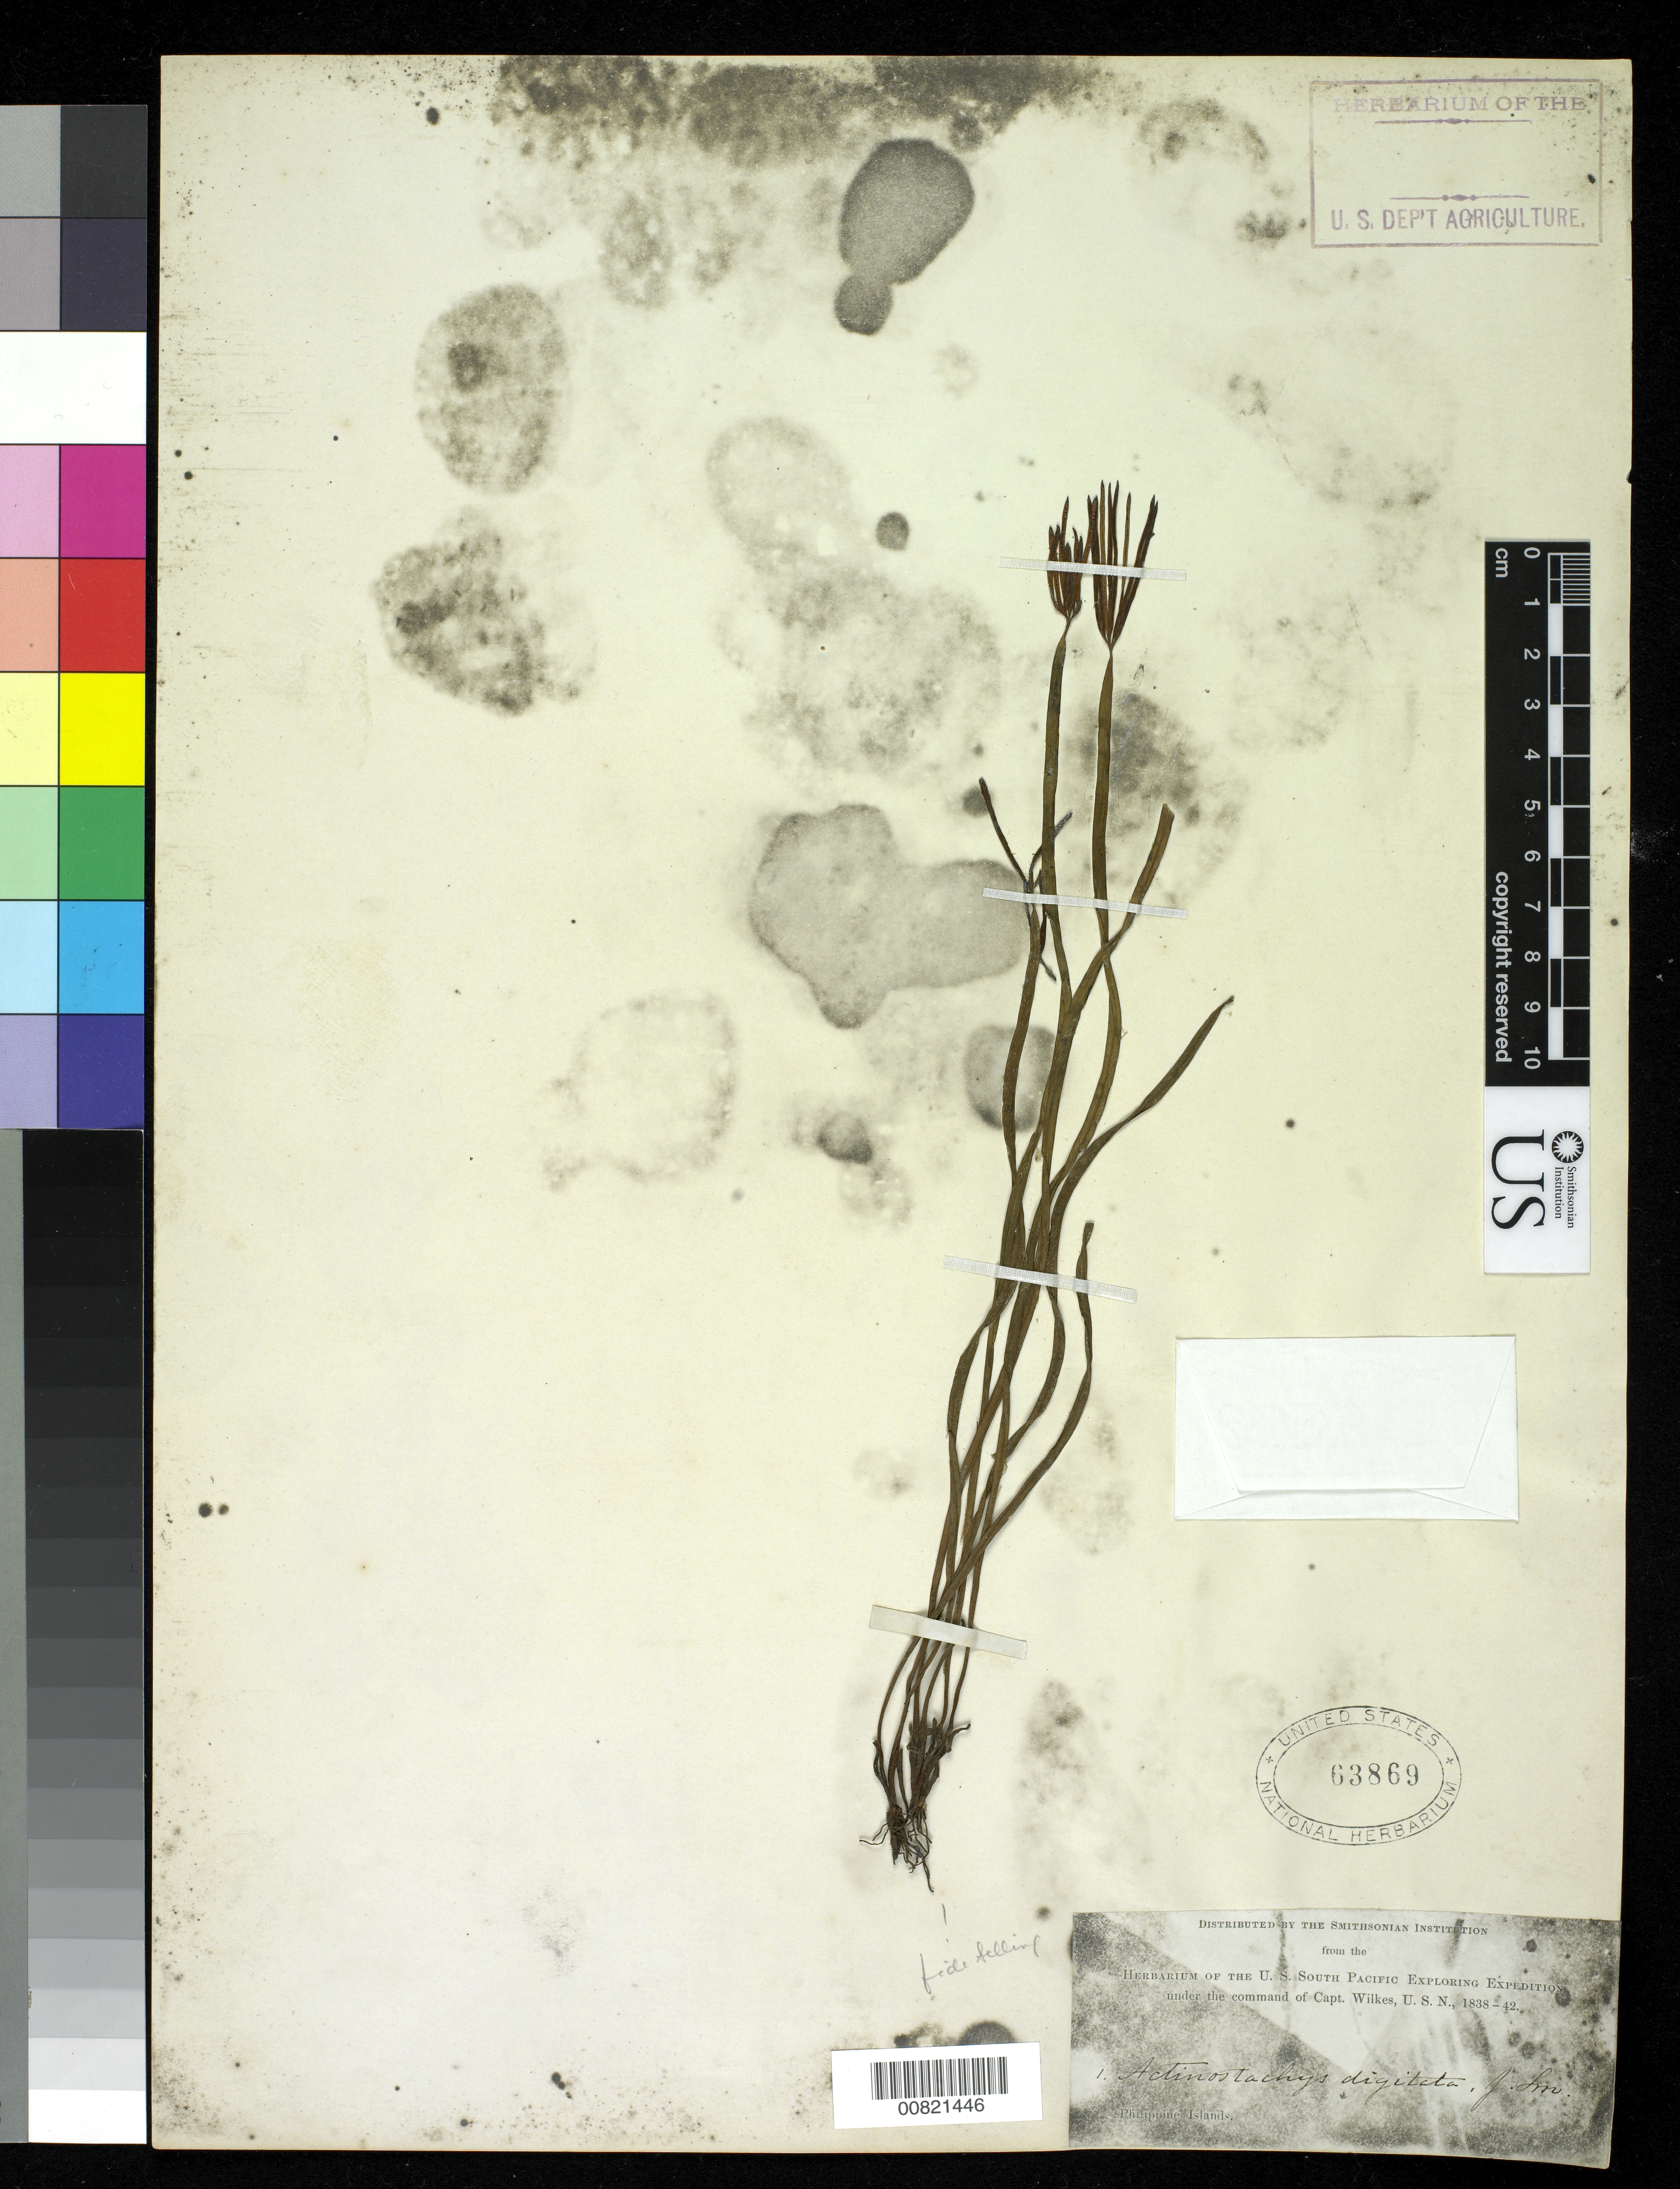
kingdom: Plantae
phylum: Tracheophyta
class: Polypodiopsida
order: Schizaeales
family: Schizaeaceae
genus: Actinostachys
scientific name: Actinostachys digitata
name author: (L.) Wall.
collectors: Wilkes Explor. Exped.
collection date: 1838/1842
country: Philippines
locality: Philippine Islands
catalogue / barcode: US 63869